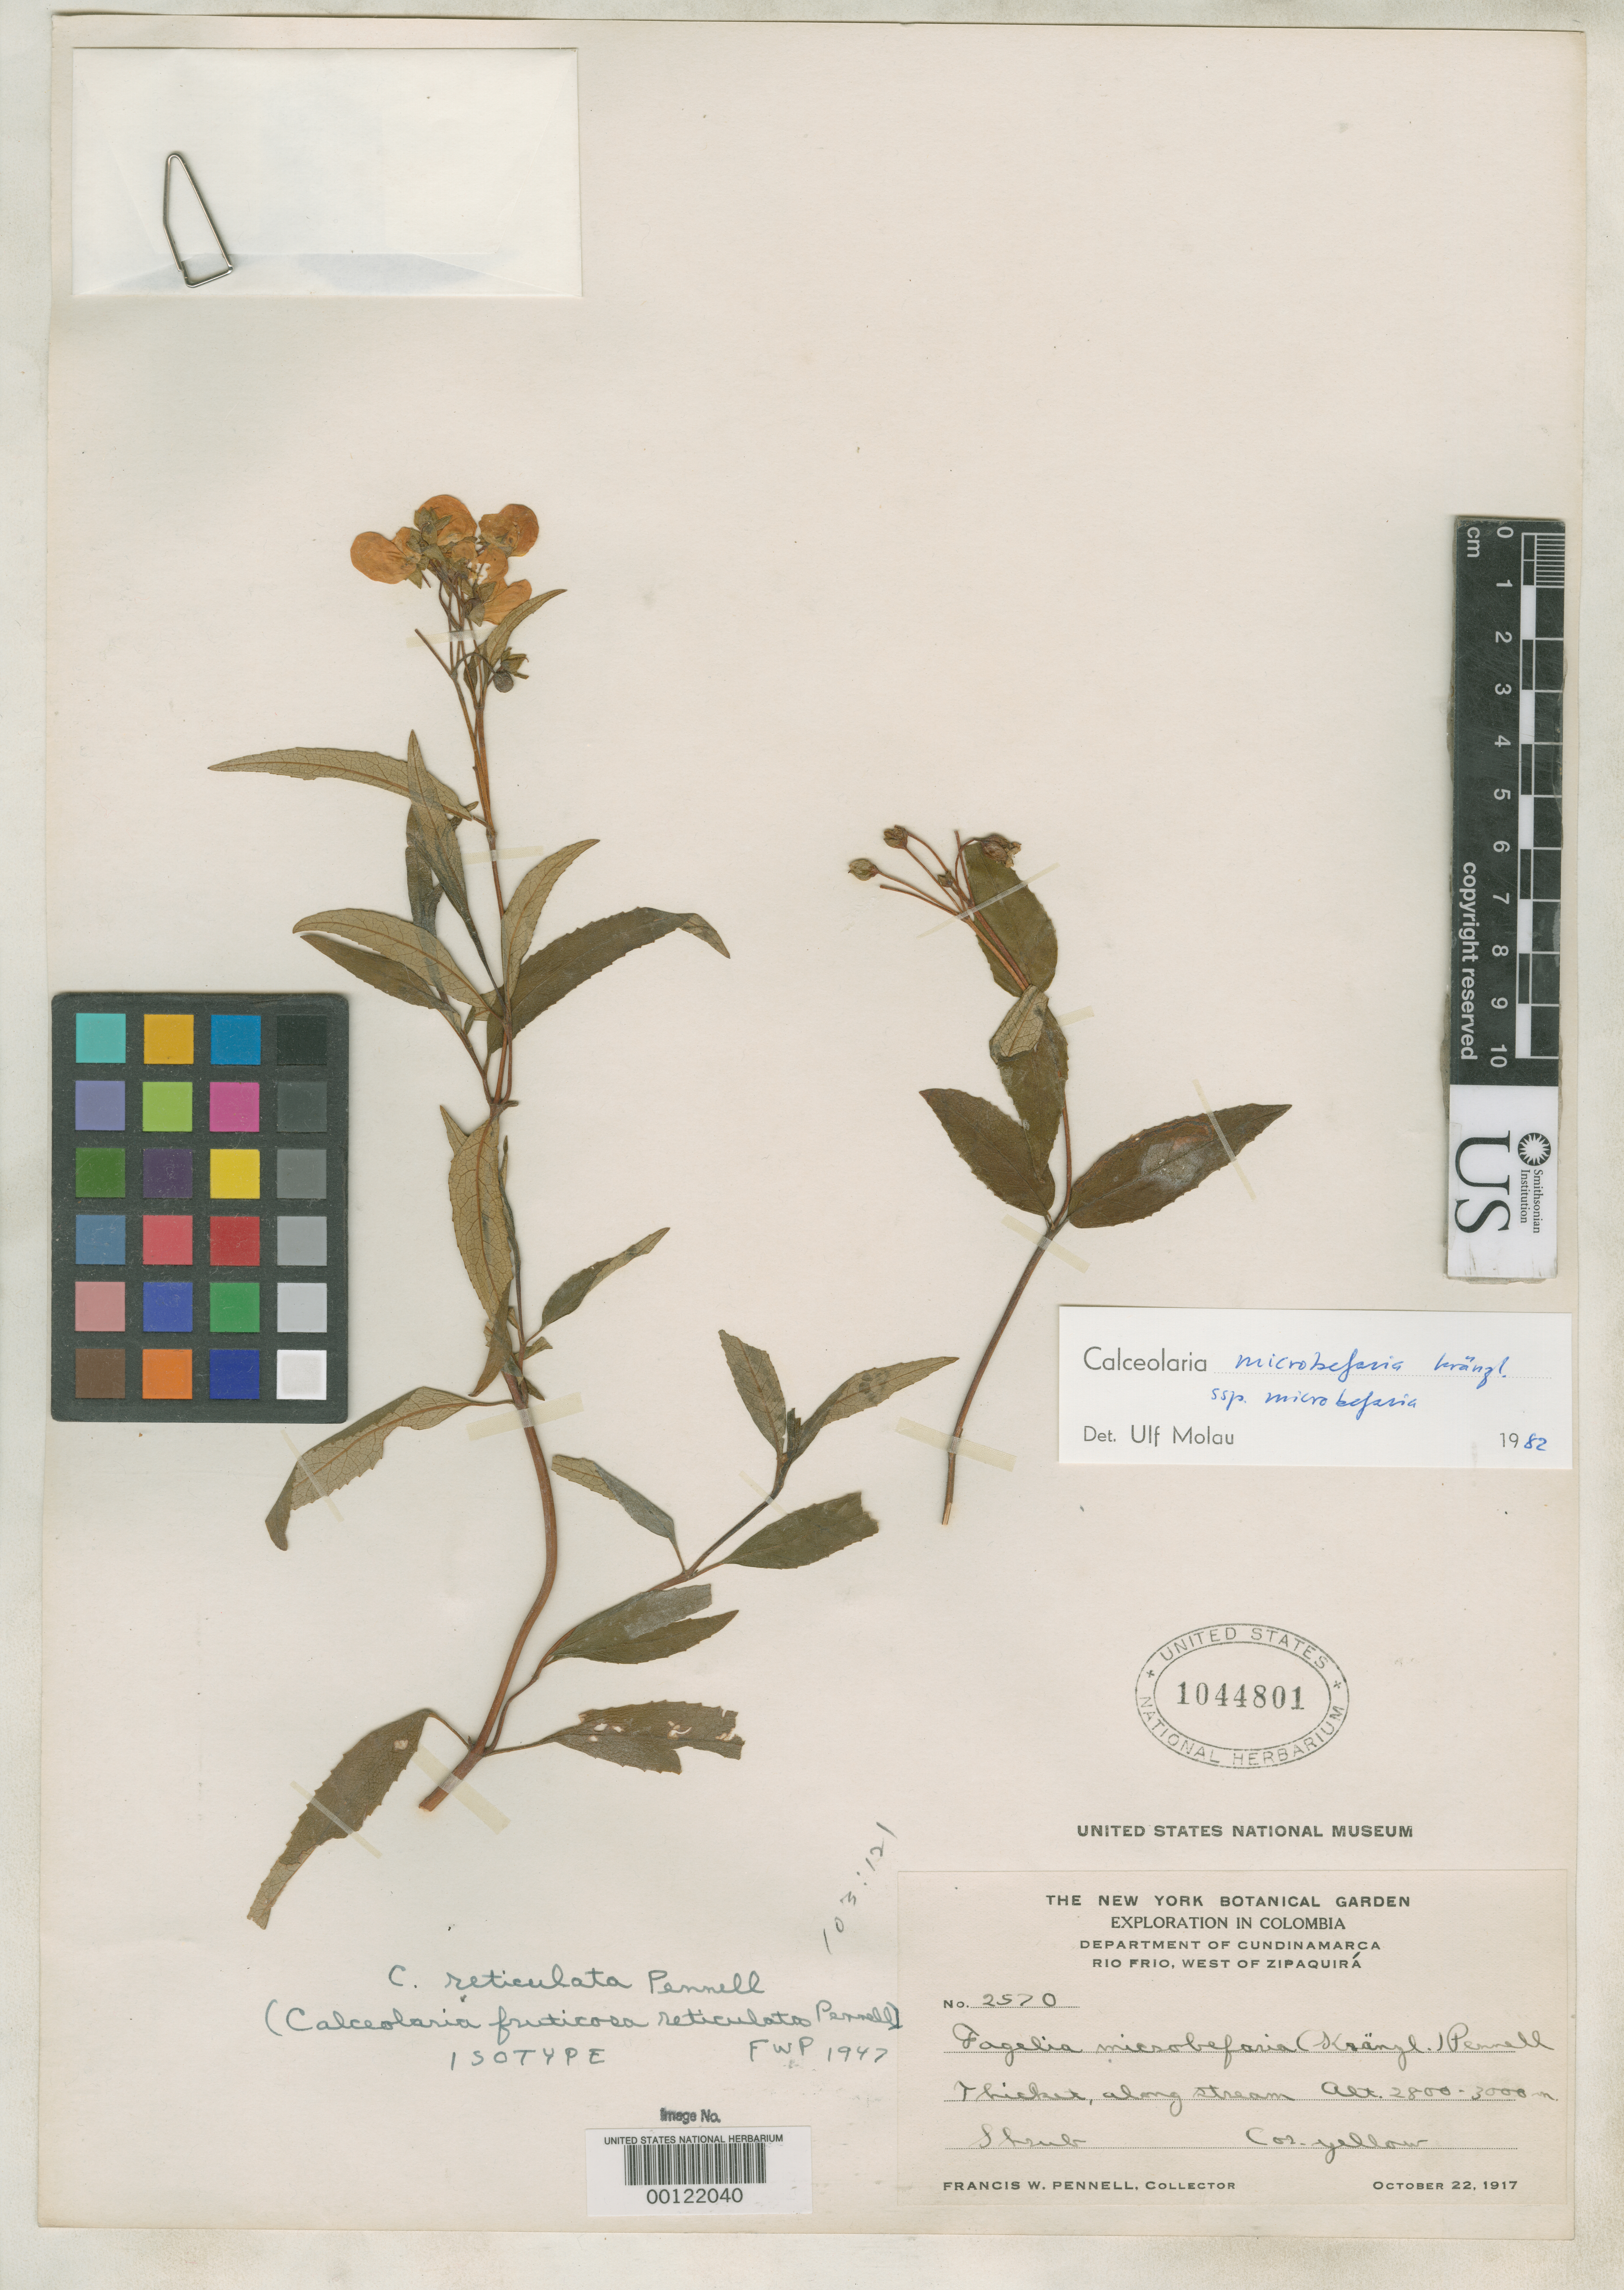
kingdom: Plantae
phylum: Tracheophyta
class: Magnoliopsida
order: Lamiales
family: Calceolariaceae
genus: Calceolaria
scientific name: Calceolaria fruticosa subsp. reticulata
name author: Pennell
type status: Isotype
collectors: F. W. Pennell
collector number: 2570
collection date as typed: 22 Oct 1917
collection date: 1917-10-22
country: Colombia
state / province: Cundinamarca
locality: Zipaquira.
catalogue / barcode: US 1044801